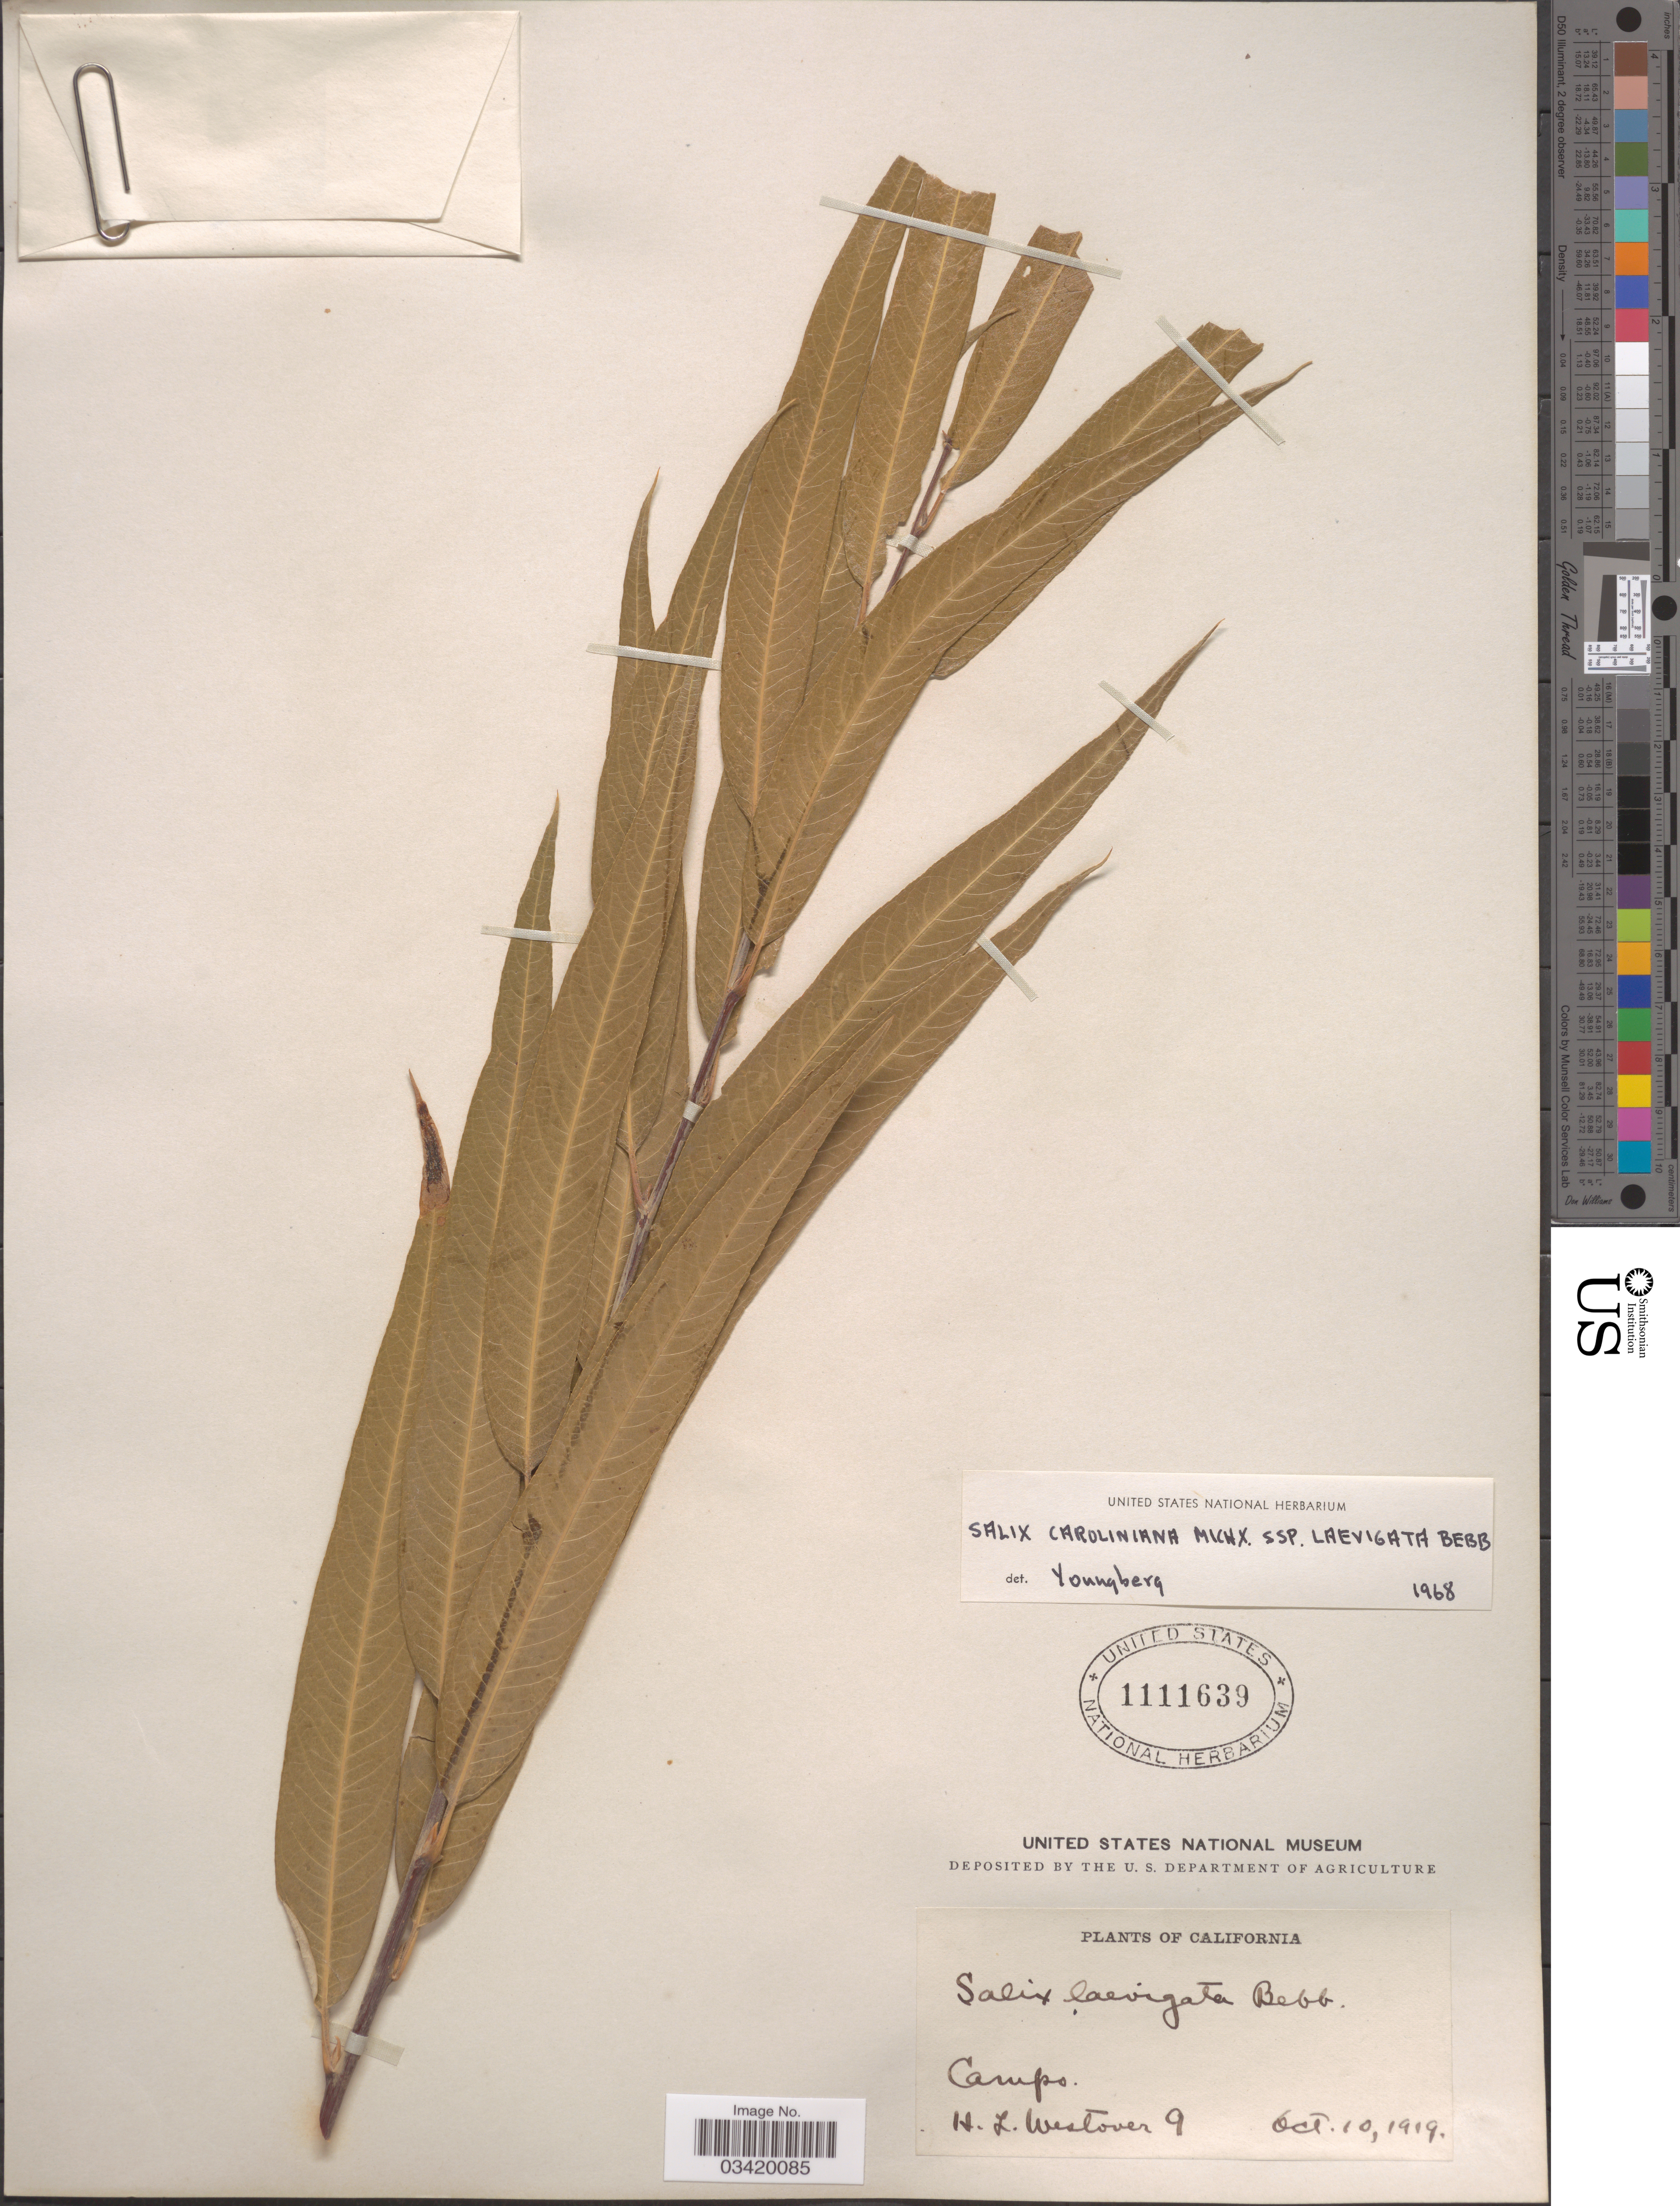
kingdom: Plantae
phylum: Tracheophyta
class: Magnoliopsida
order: Malpighiales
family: Salicaceae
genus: Salix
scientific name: Salix caroliniana subsp. laevigata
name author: Bebb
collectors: H. Westover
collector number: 9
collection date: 1919-10-10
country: United States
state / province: California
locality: Campo.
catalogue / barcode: US 1111639